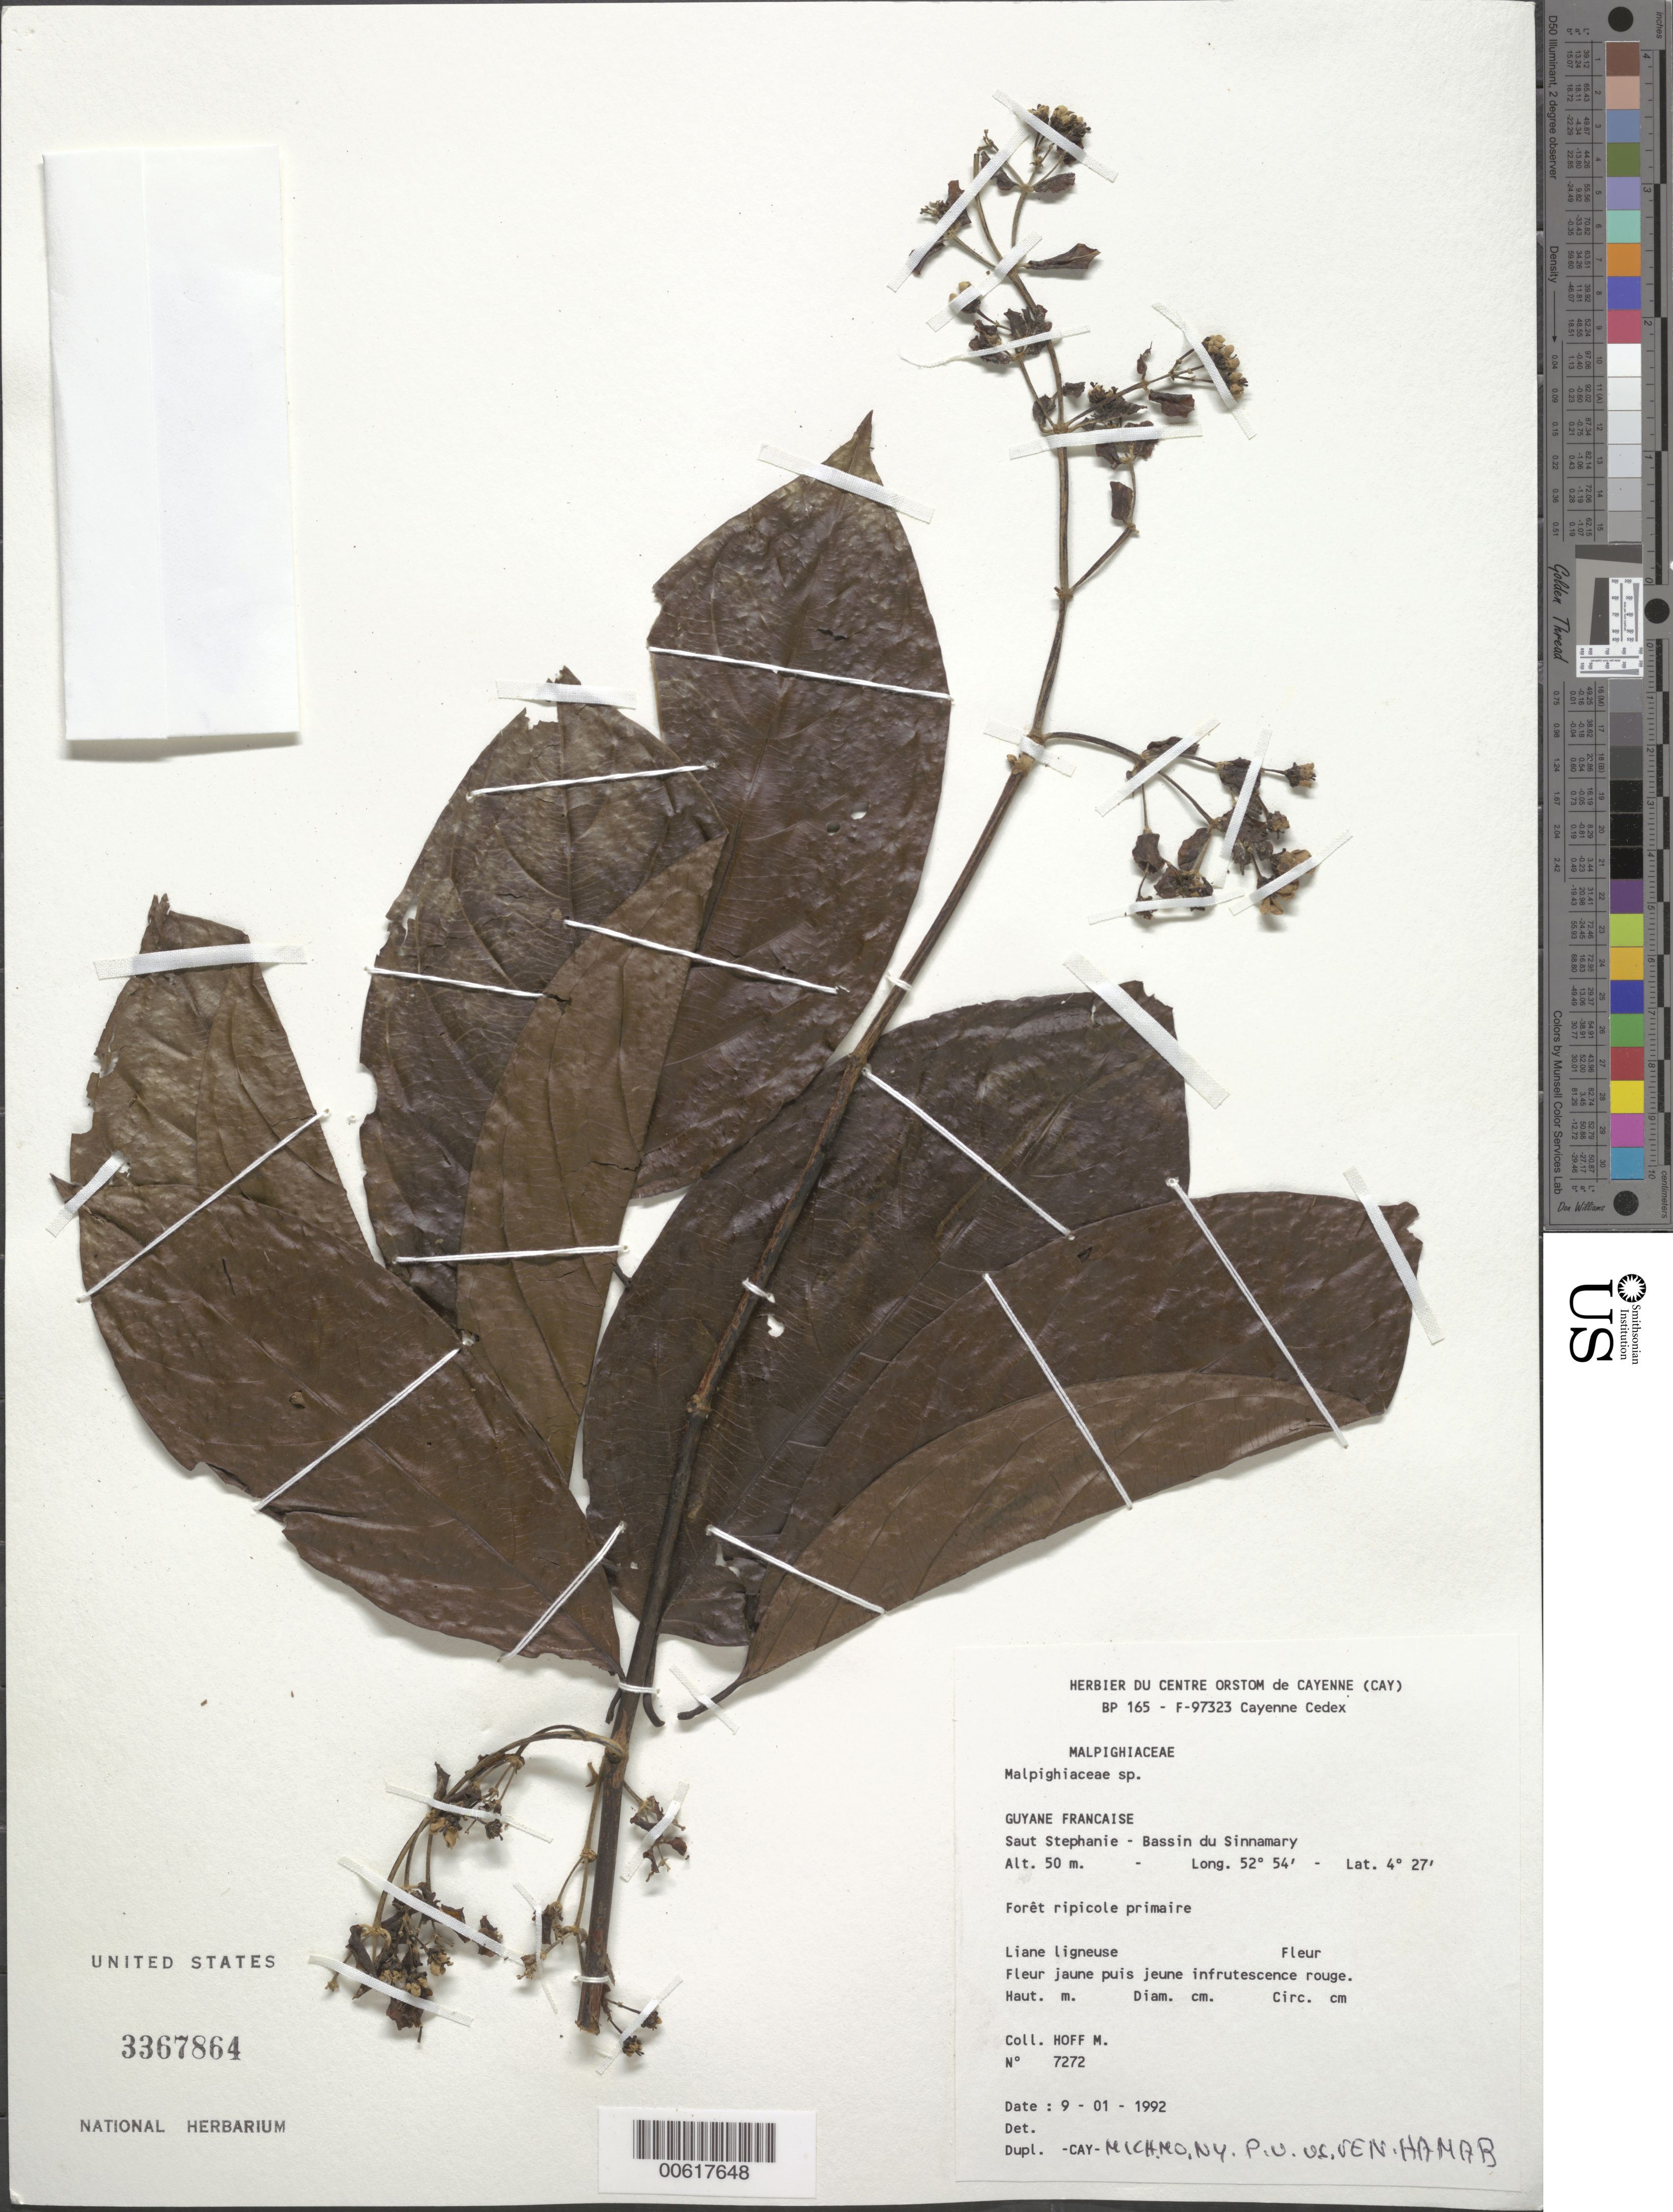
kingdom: Plantae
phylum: Tracheophyta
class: Magnoliopsida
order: Malpighiales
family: Malpighiaceae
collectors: M. Hoff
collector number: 7272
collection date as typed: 9-Jan-92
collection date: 1992-01-09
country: French Guiana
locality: Saut Stéphanie, Bassin du Sinnamary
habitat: Primary riparian forest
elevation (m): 50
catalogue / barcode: US 3367864